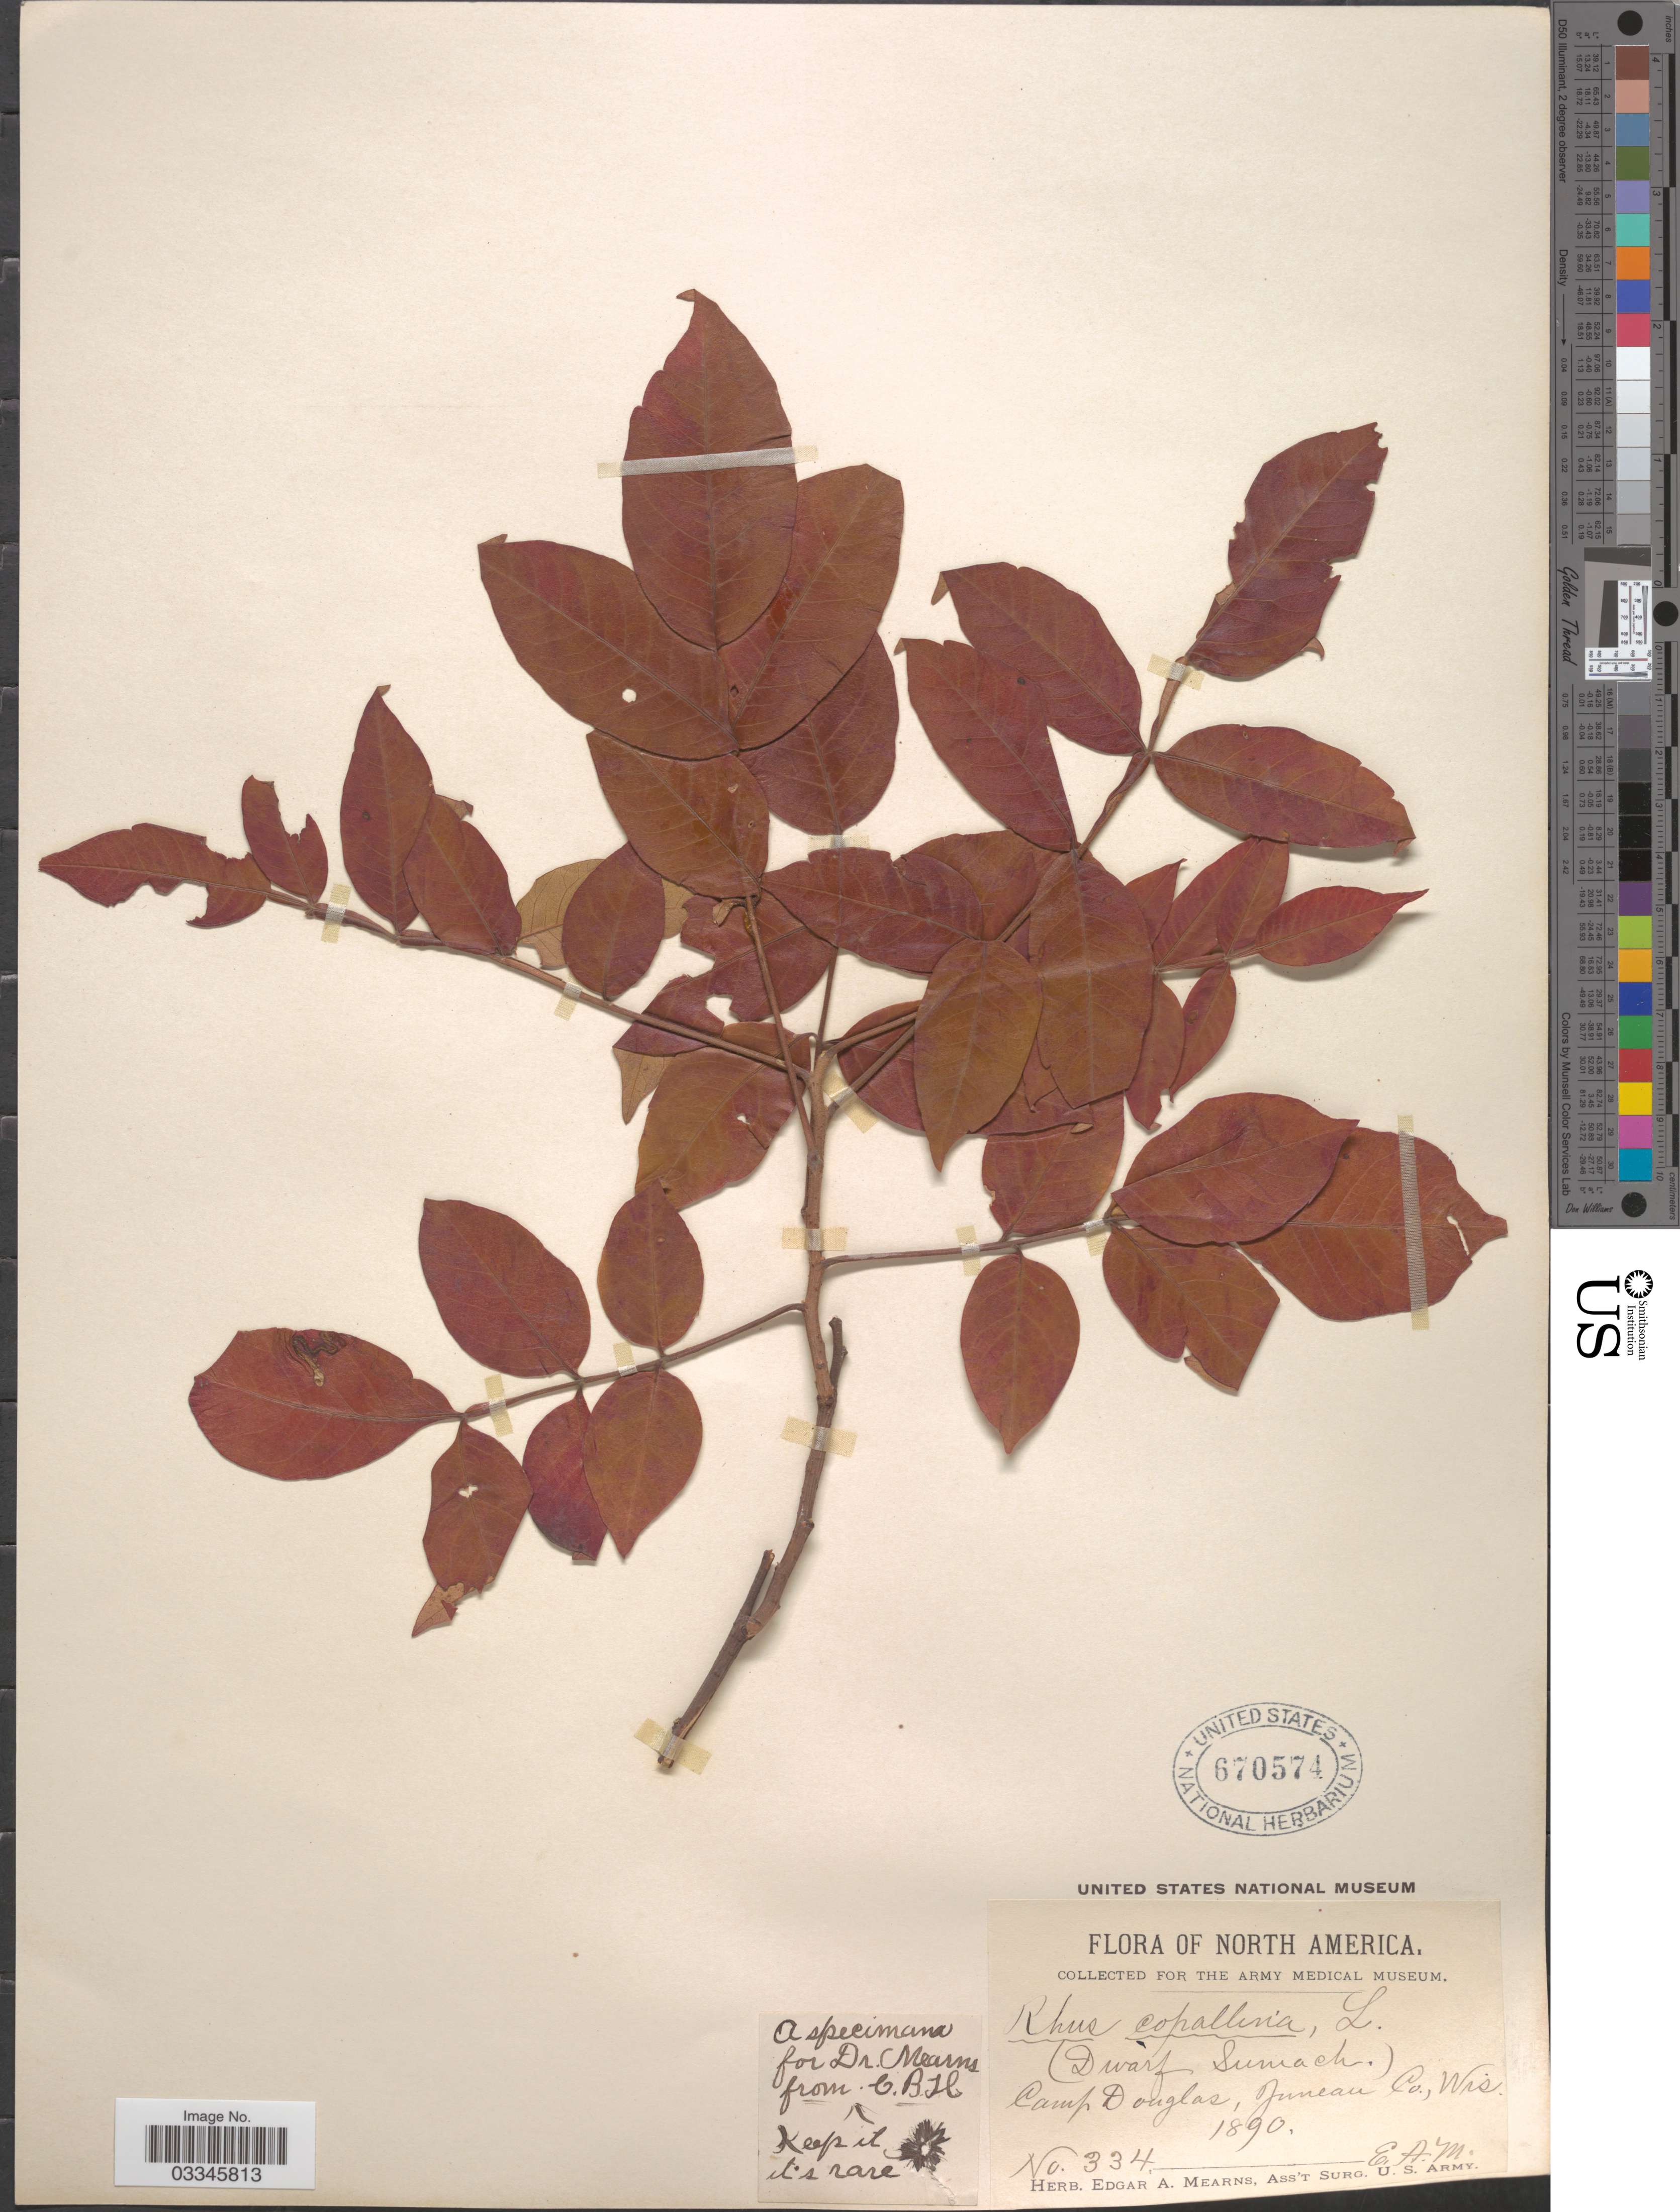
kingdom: Plantae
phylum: Tracheophyta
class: Magnoliopsida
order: Sapindales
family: Anacardiaceae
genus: Rhus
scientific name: Rhus copallinum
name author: L.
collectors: E. A. Mearns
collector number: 334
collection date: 1890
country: United States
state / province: Wisconsin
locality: Camp Douglas, Juneau Co.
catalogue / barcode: US 670574